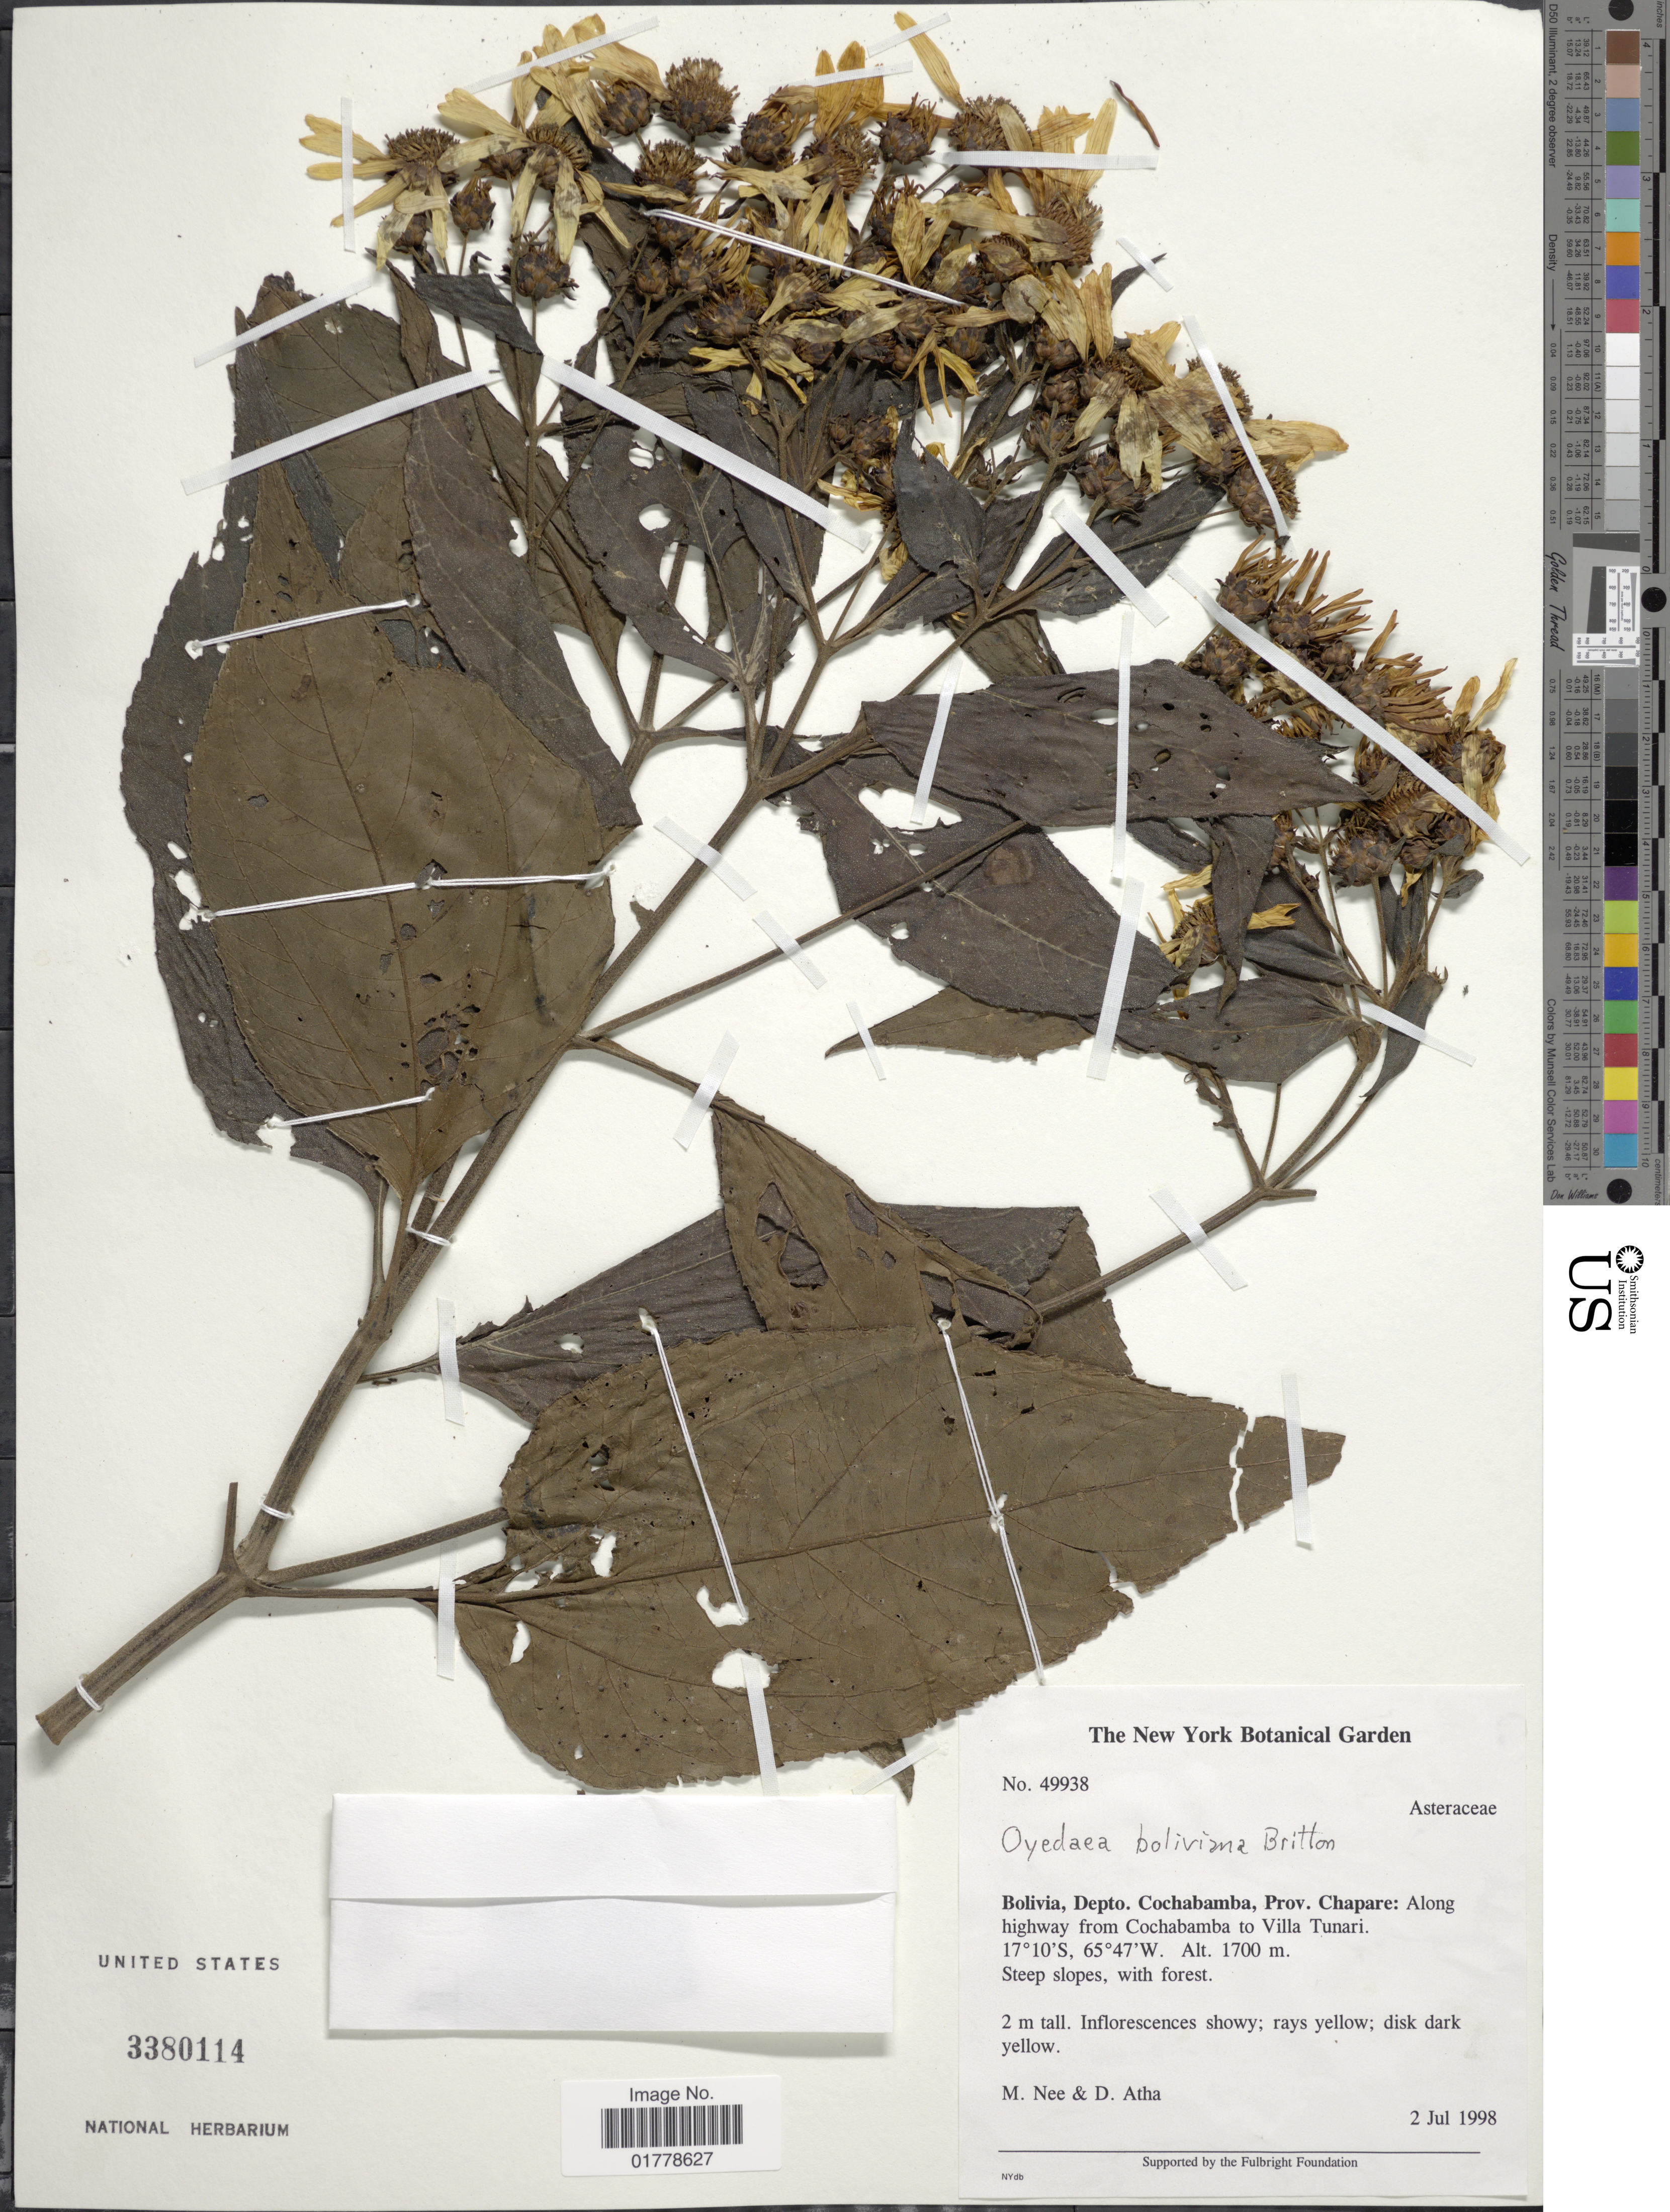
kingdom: Plantae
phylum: Tracheophyta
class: Magnoliopsida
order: Asterales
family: Asteraceae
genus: Oyedaea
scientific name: Oyedaea boliviana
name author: Britton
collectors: M. Nee & D. Atha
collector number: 49938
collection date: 1998-07-02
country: Bolivia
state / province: Cochabamba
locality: Bolivia, Depto. Cochabamba, Prov. Chapare: Along highway from Cochabamba to Villa Tunari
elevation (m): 1700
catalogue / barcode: US 3380114